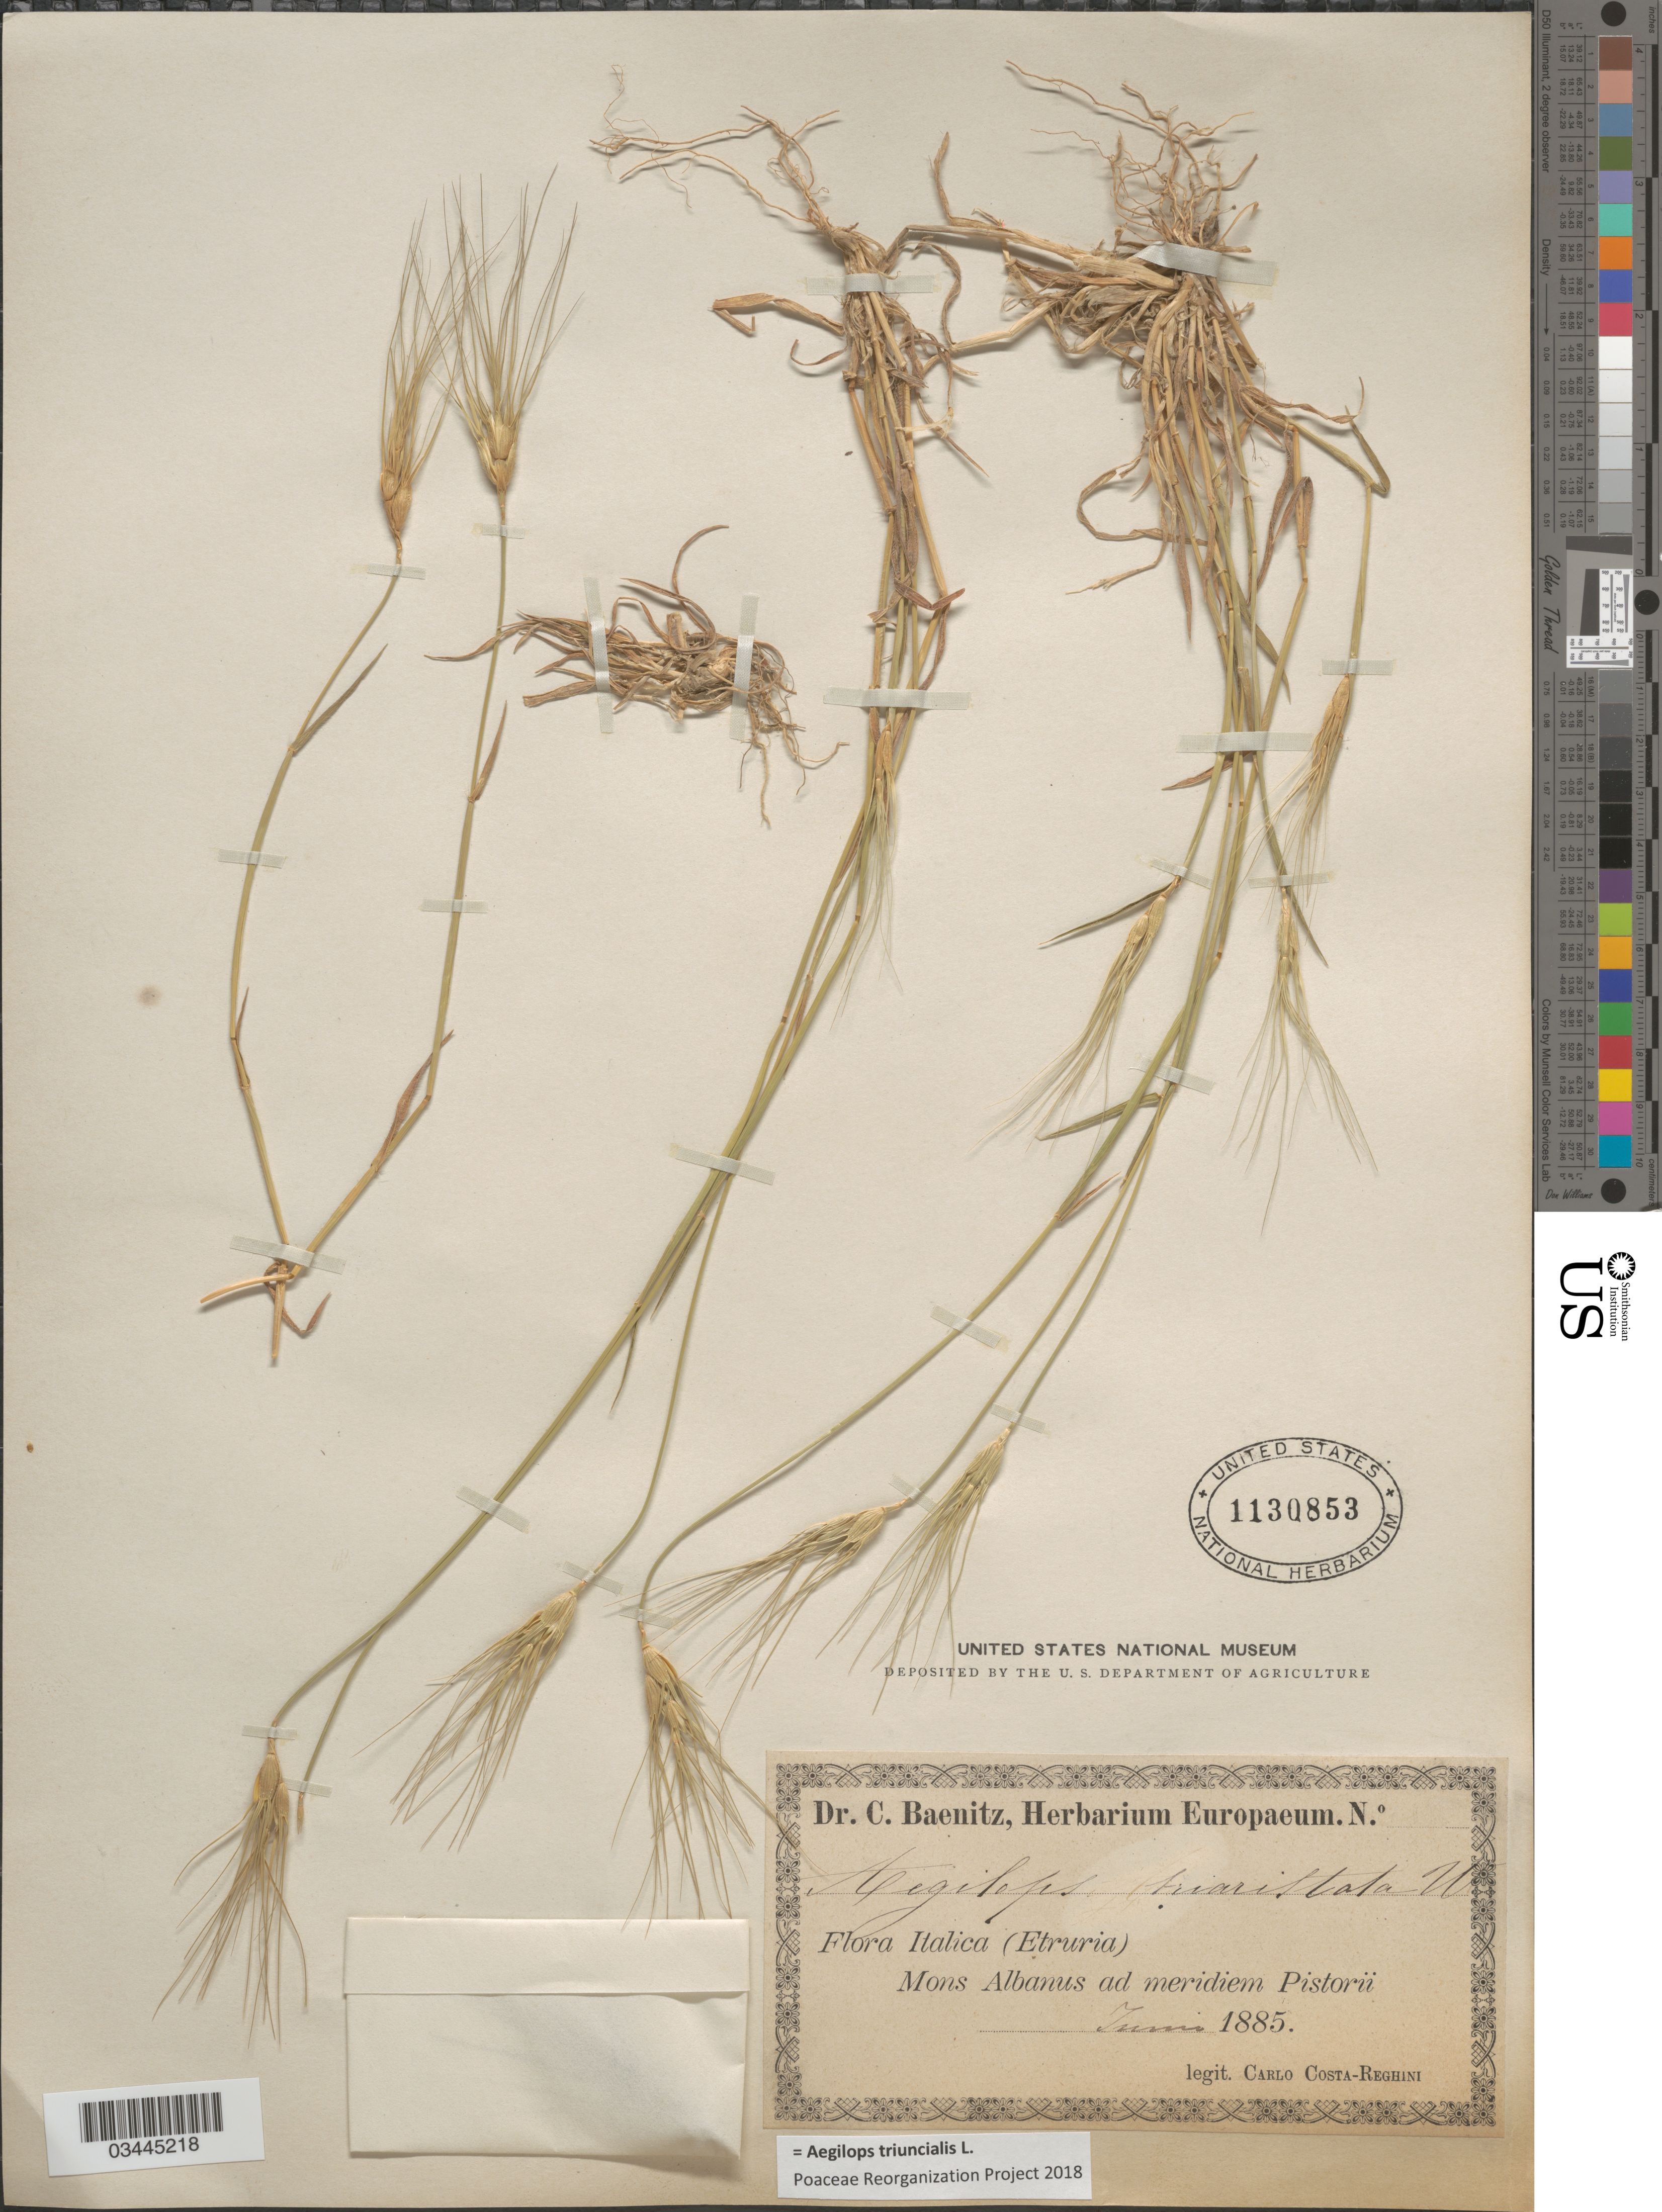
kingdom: Plantae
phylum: Tracheophyta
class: Liliopsida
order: Poales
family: Poaceae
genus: Aegilops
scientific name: Aegilops triuncialis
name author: L.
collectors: Costa-Reghini, C.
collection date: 1885-06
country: Italy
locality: Italiaca Etruria. Mons Albanus ad meridiem Pistorii.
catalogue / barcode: US 1130853